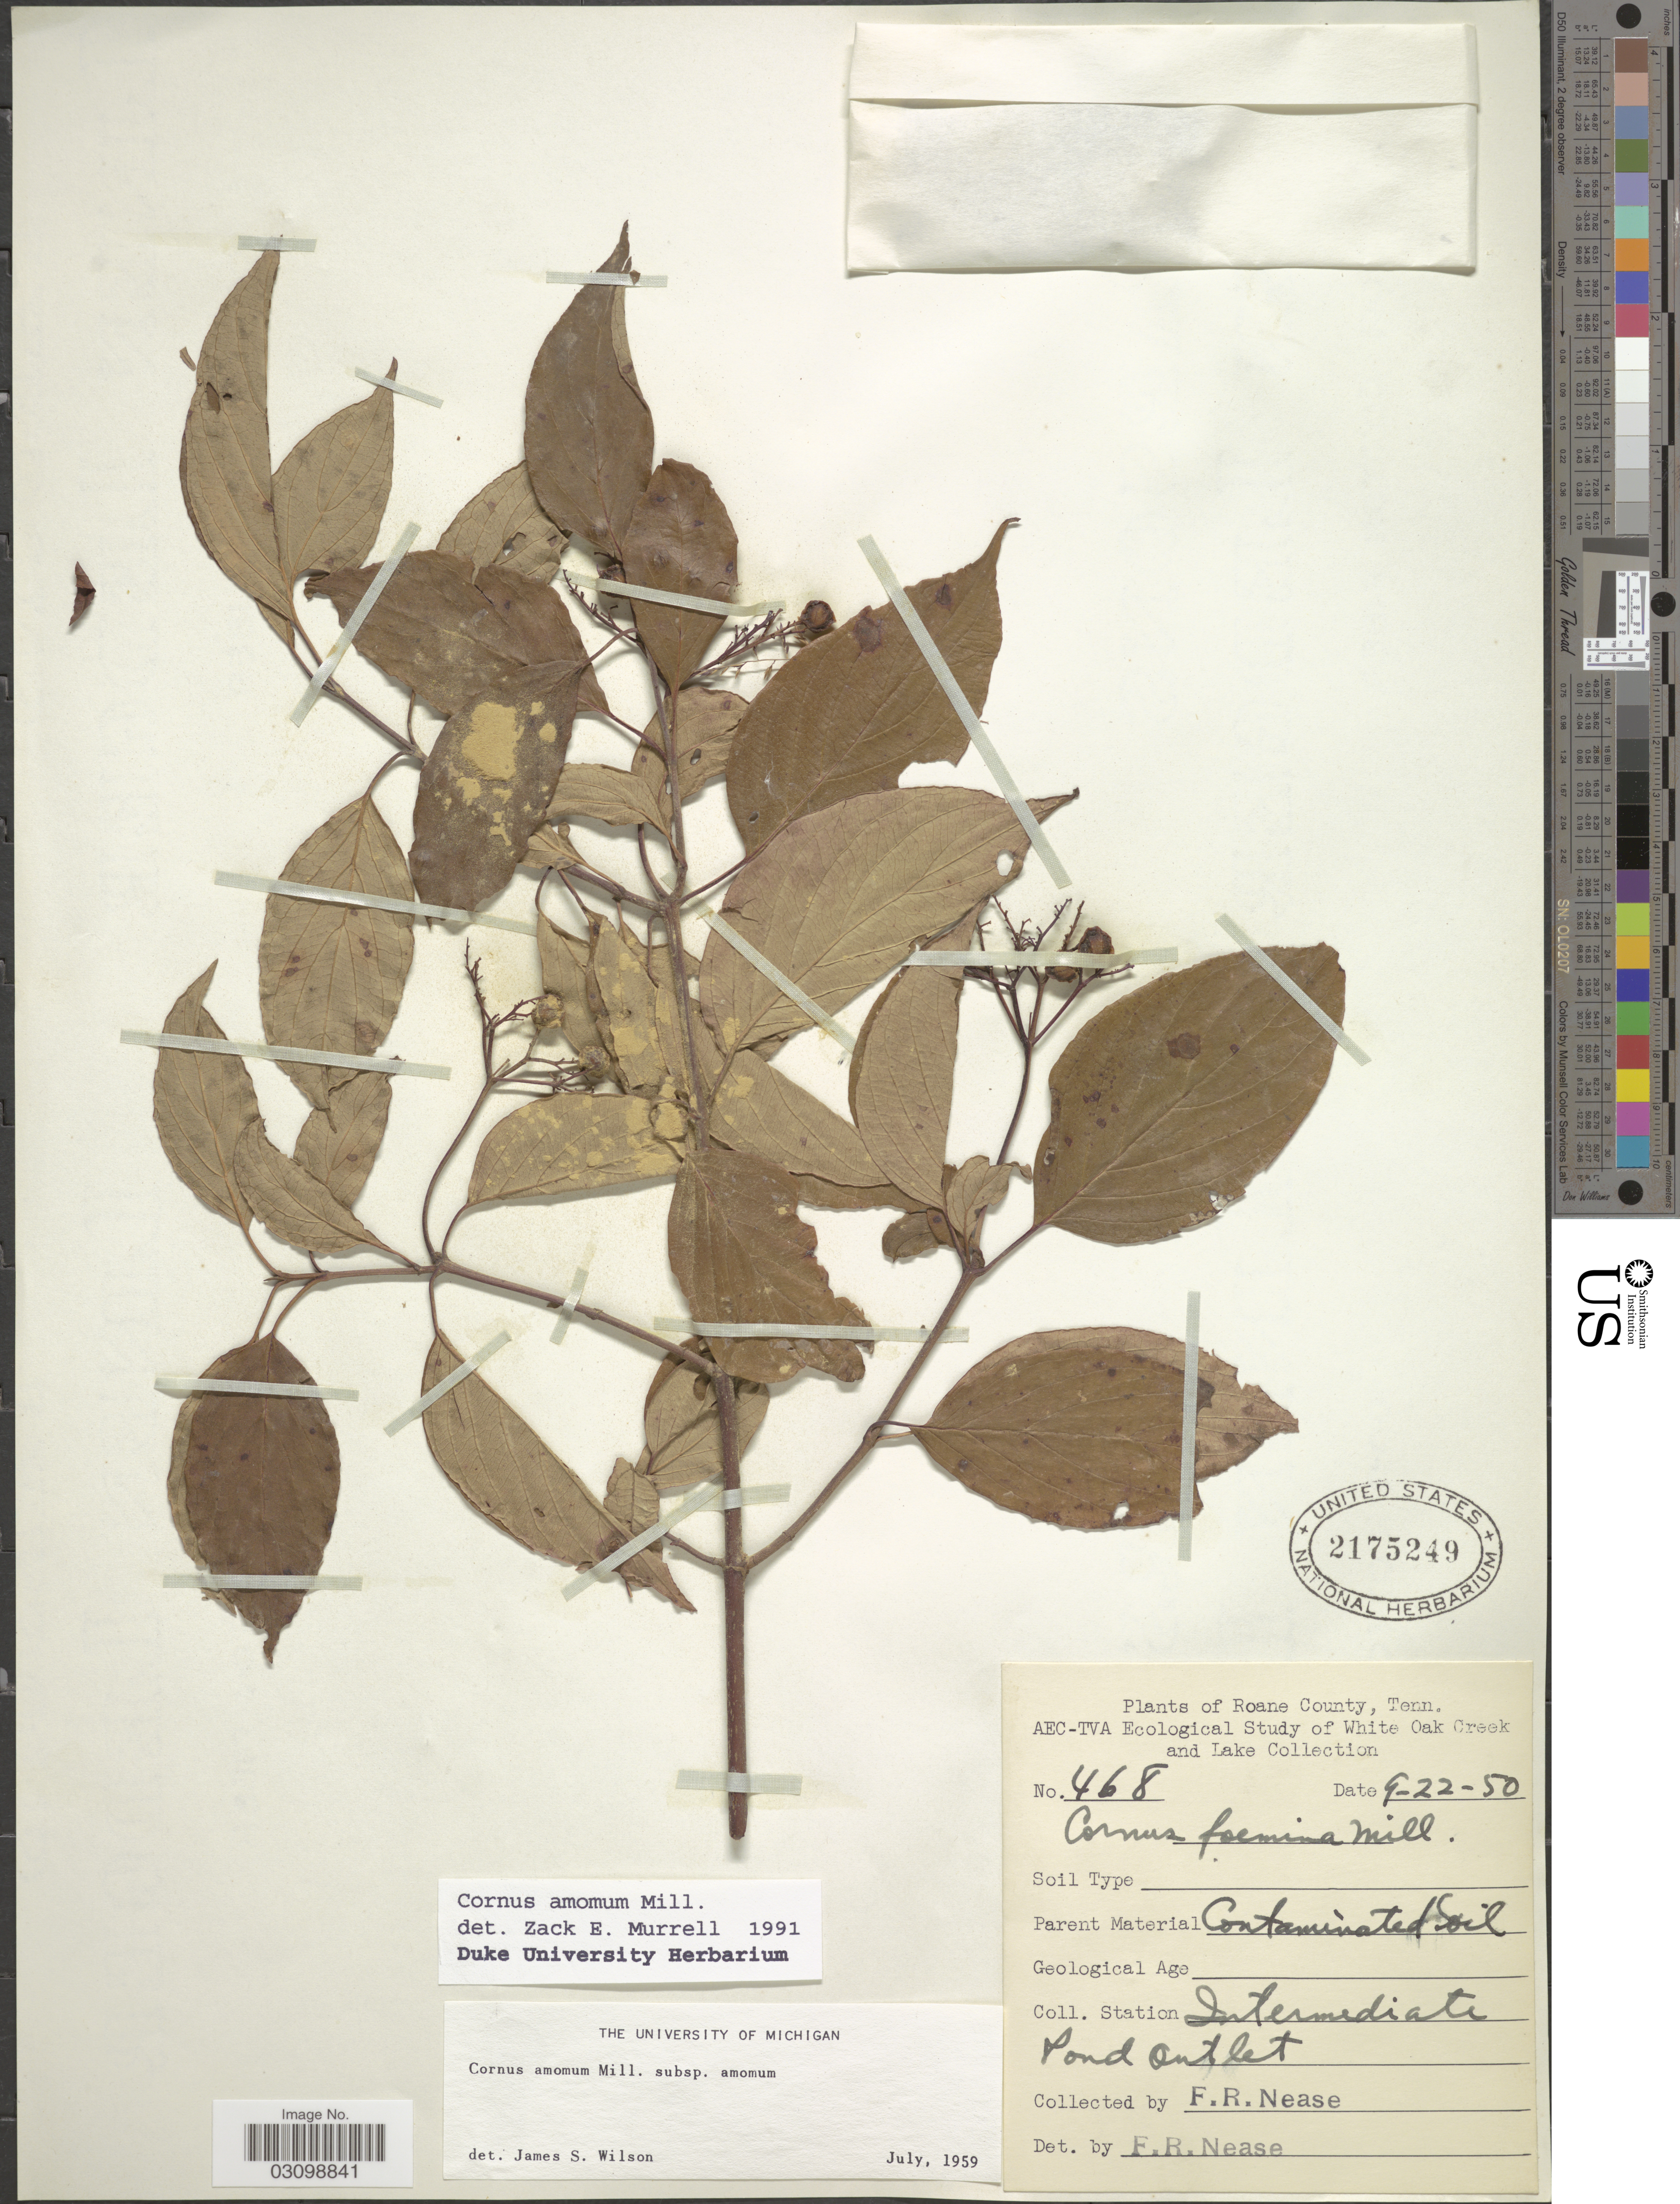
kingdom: Plantae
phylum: Tracheophyta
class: Magnoliopsida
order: Cornales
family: Cornaceae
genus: Cornus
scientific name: Cornus amomum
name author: Mill.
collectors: F. Nease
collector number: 468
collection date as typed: Transcribed d/m/y: 22/9/50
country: United States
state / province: Tennessee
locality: Roane County, Tenn. Station Intermediate Pond Outlet.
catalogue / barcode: US 2175249